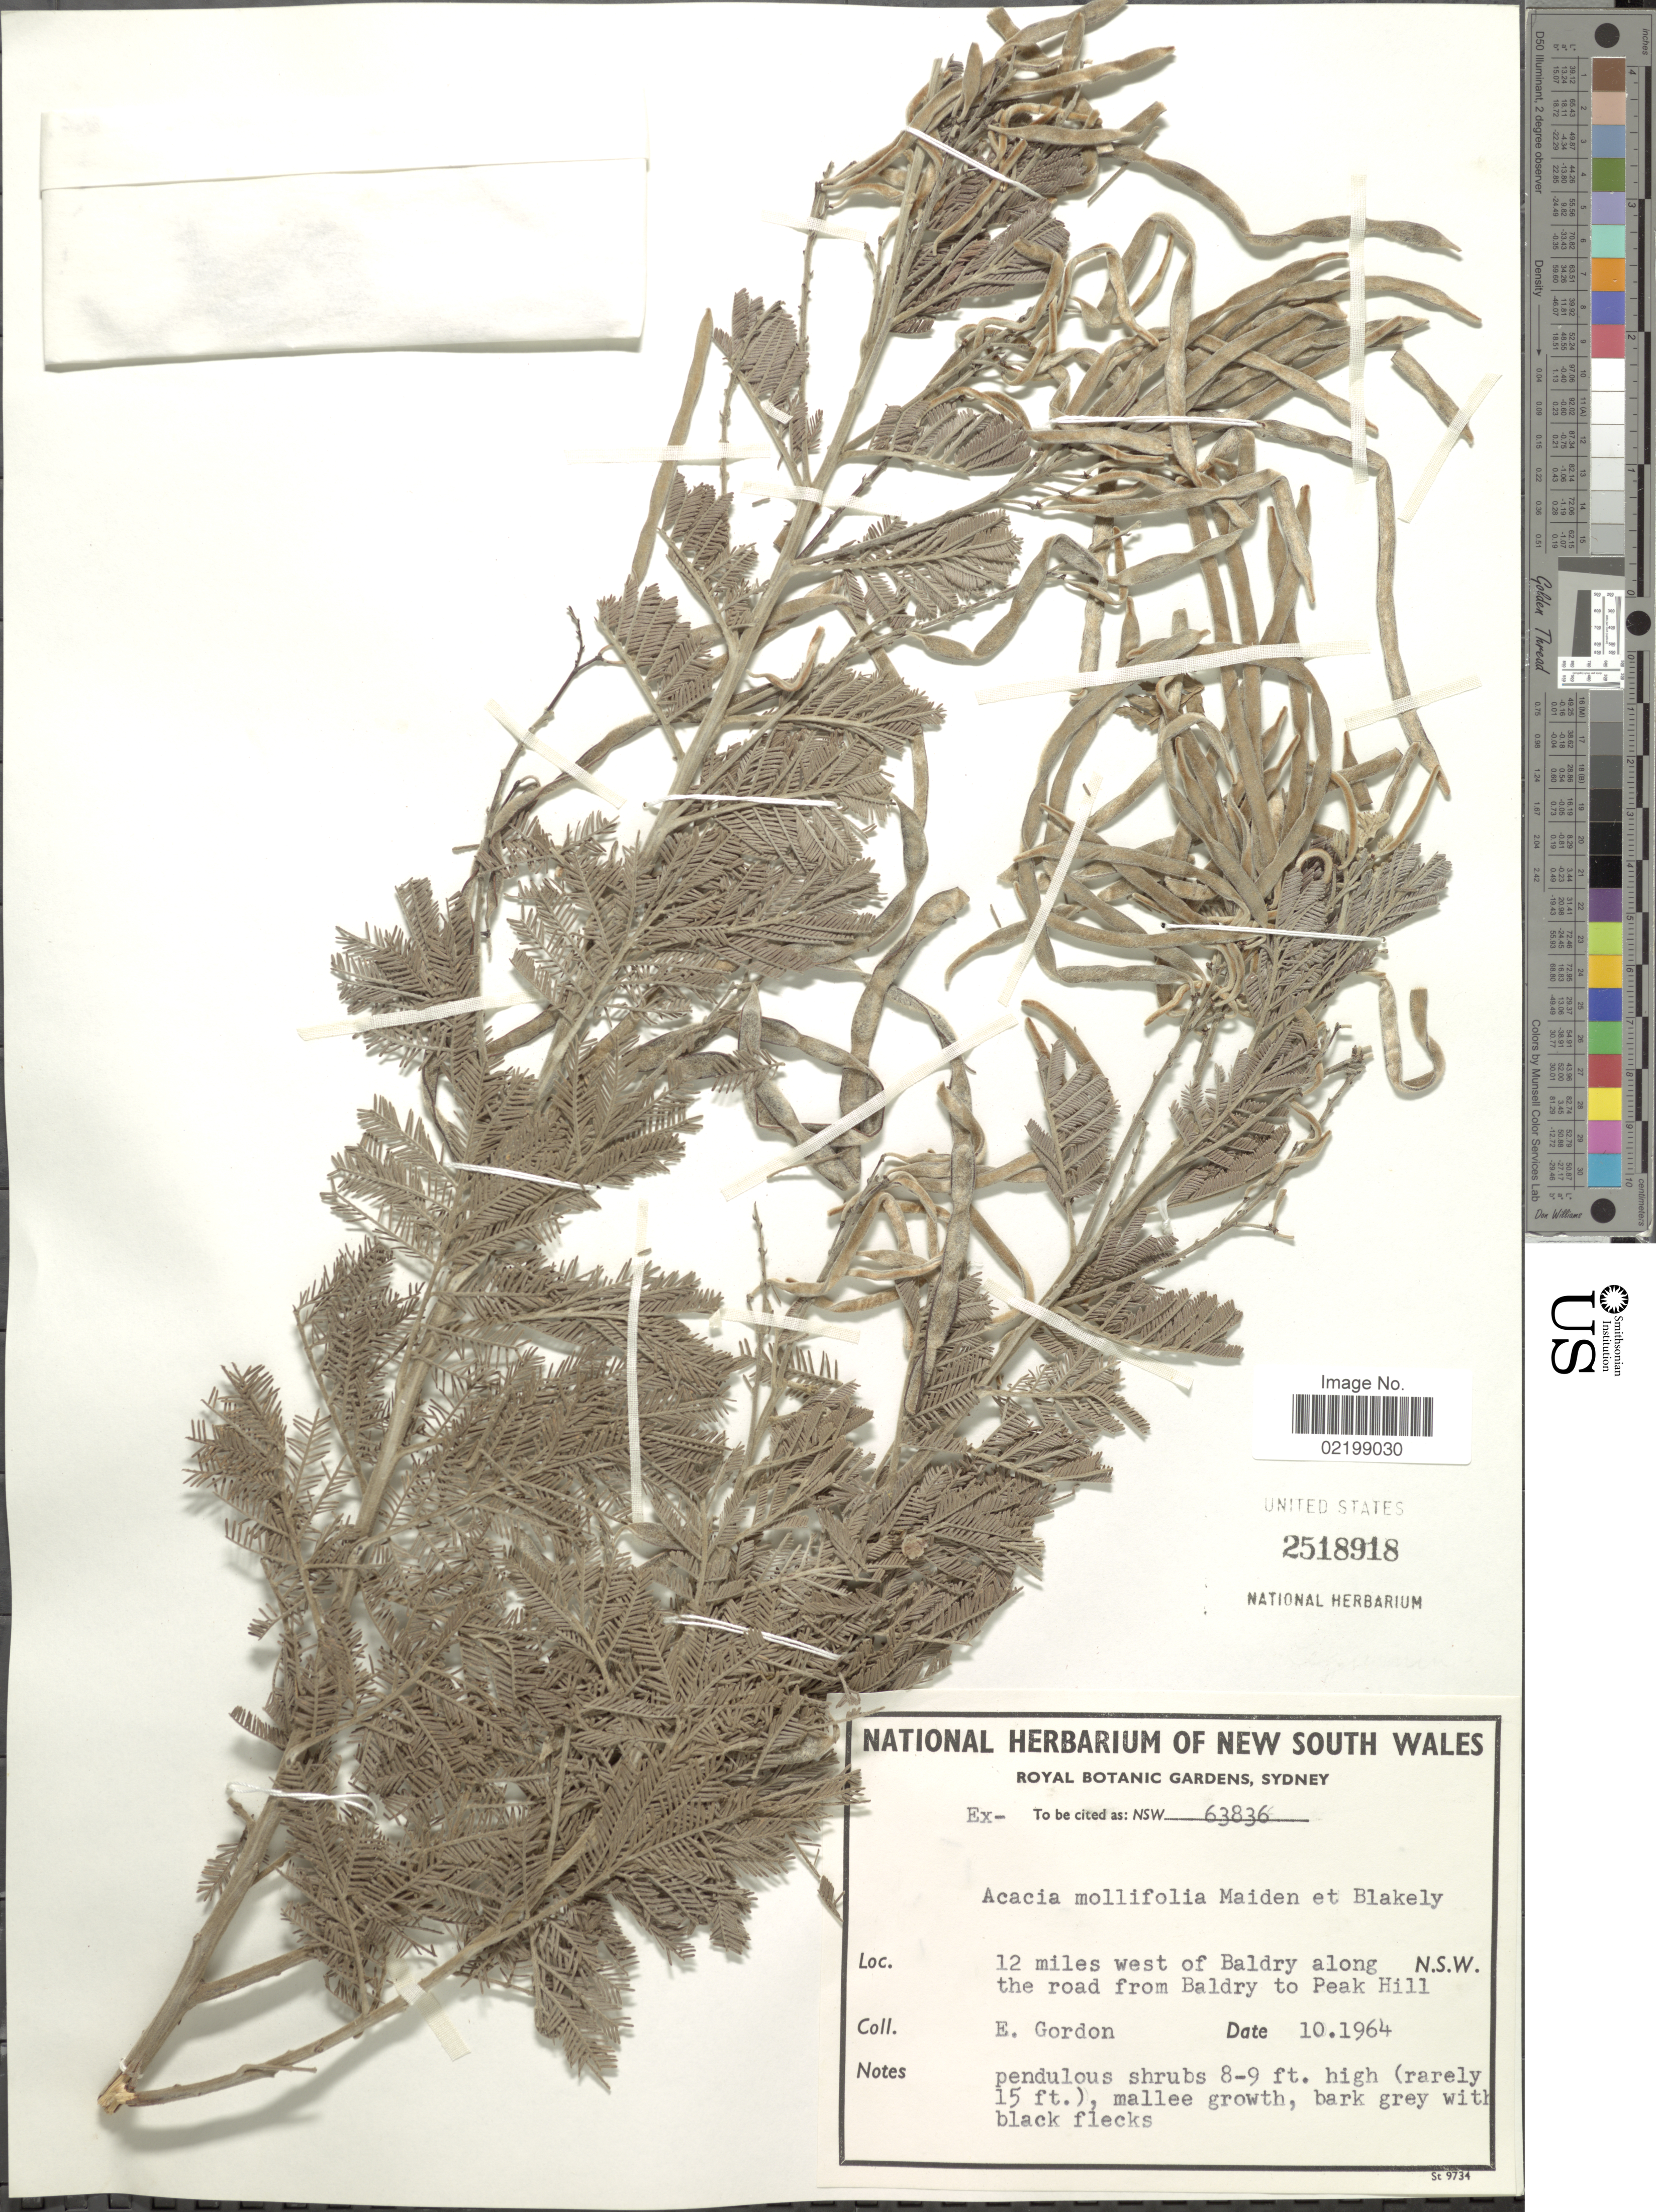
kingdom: Plantae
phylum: Tracheophyta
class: Magnoliopsida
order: Fabales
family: Fabaceae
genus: Acacia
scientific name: Acacia mollifolia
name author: Maiden & Blakeley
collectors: E. Gordon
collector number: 63836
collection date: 1964-10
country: Australia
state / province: New South Wales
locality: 12 miles west of baldry along the road from Baldry to Peak Hill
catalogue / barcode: US 2518918